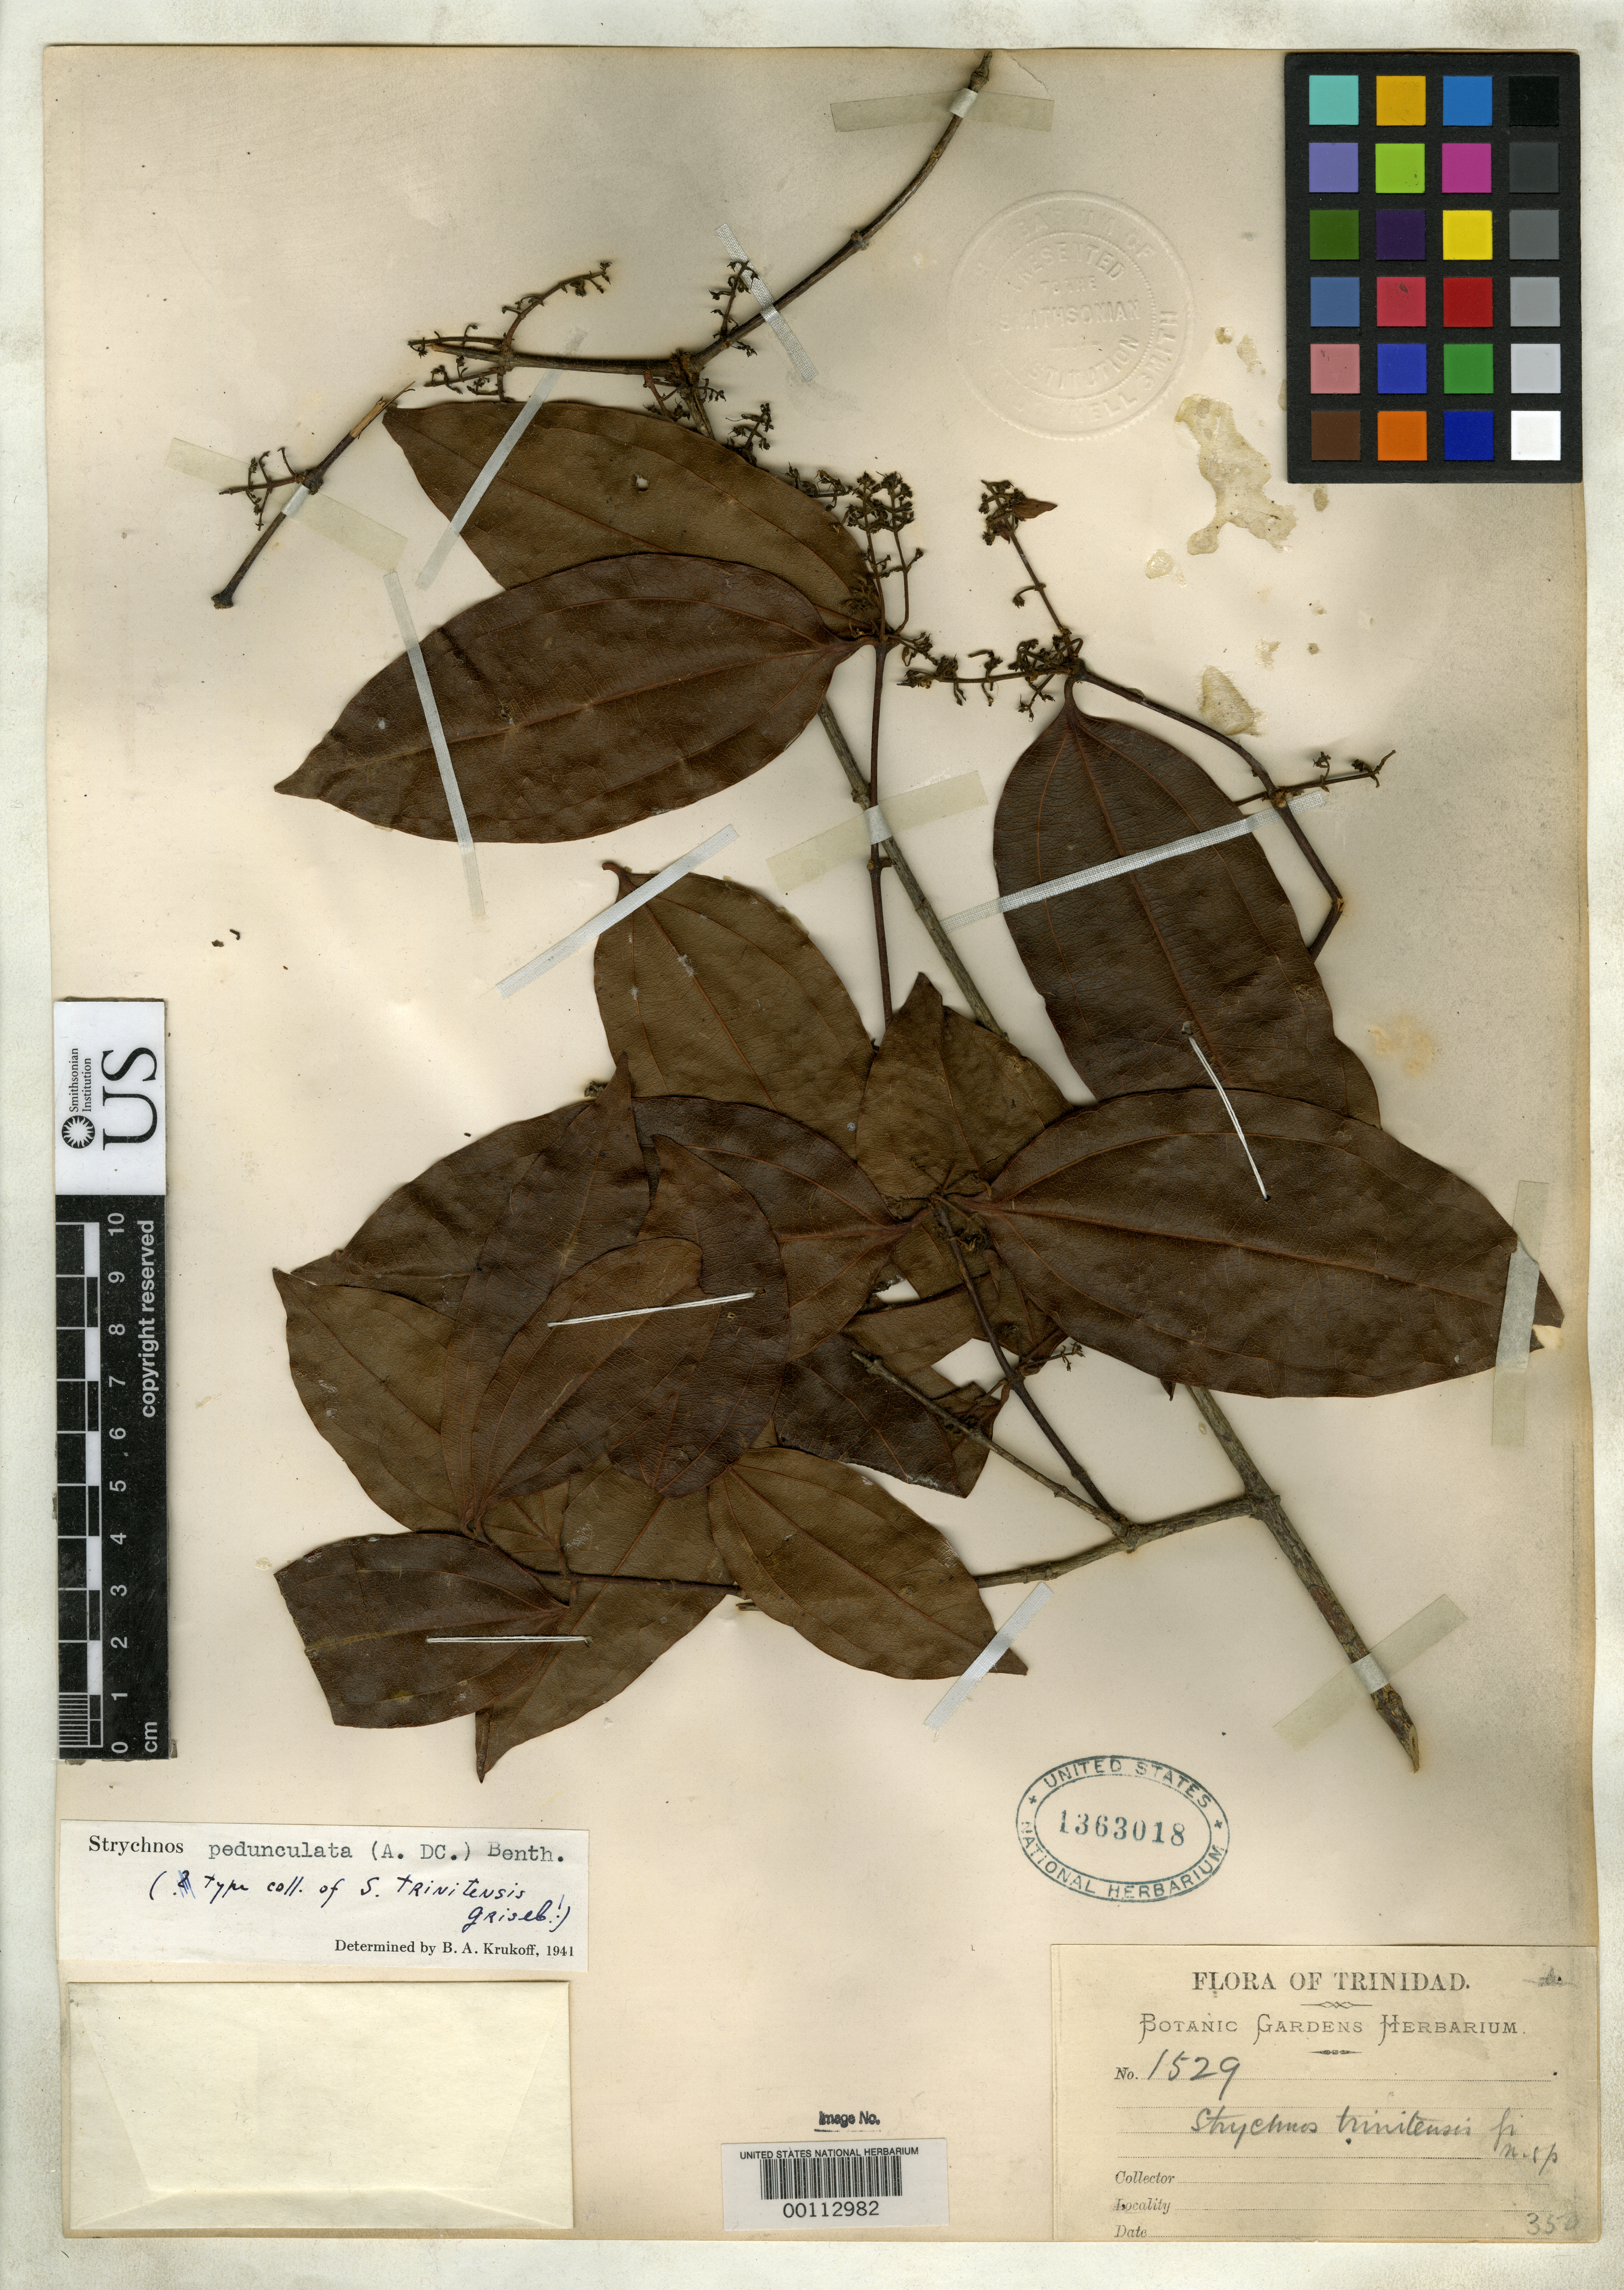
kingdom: Plantae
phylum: Tracheophyta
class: Magnoliopsida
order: Gentianales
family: Loganiaceae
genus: Strychnos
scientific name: Strychnos trinitensis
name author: Griseb.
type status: Type Collection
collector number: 1529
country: Trinidad and Tobago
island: Trinidad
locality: Caura.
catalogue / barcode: US 1363018